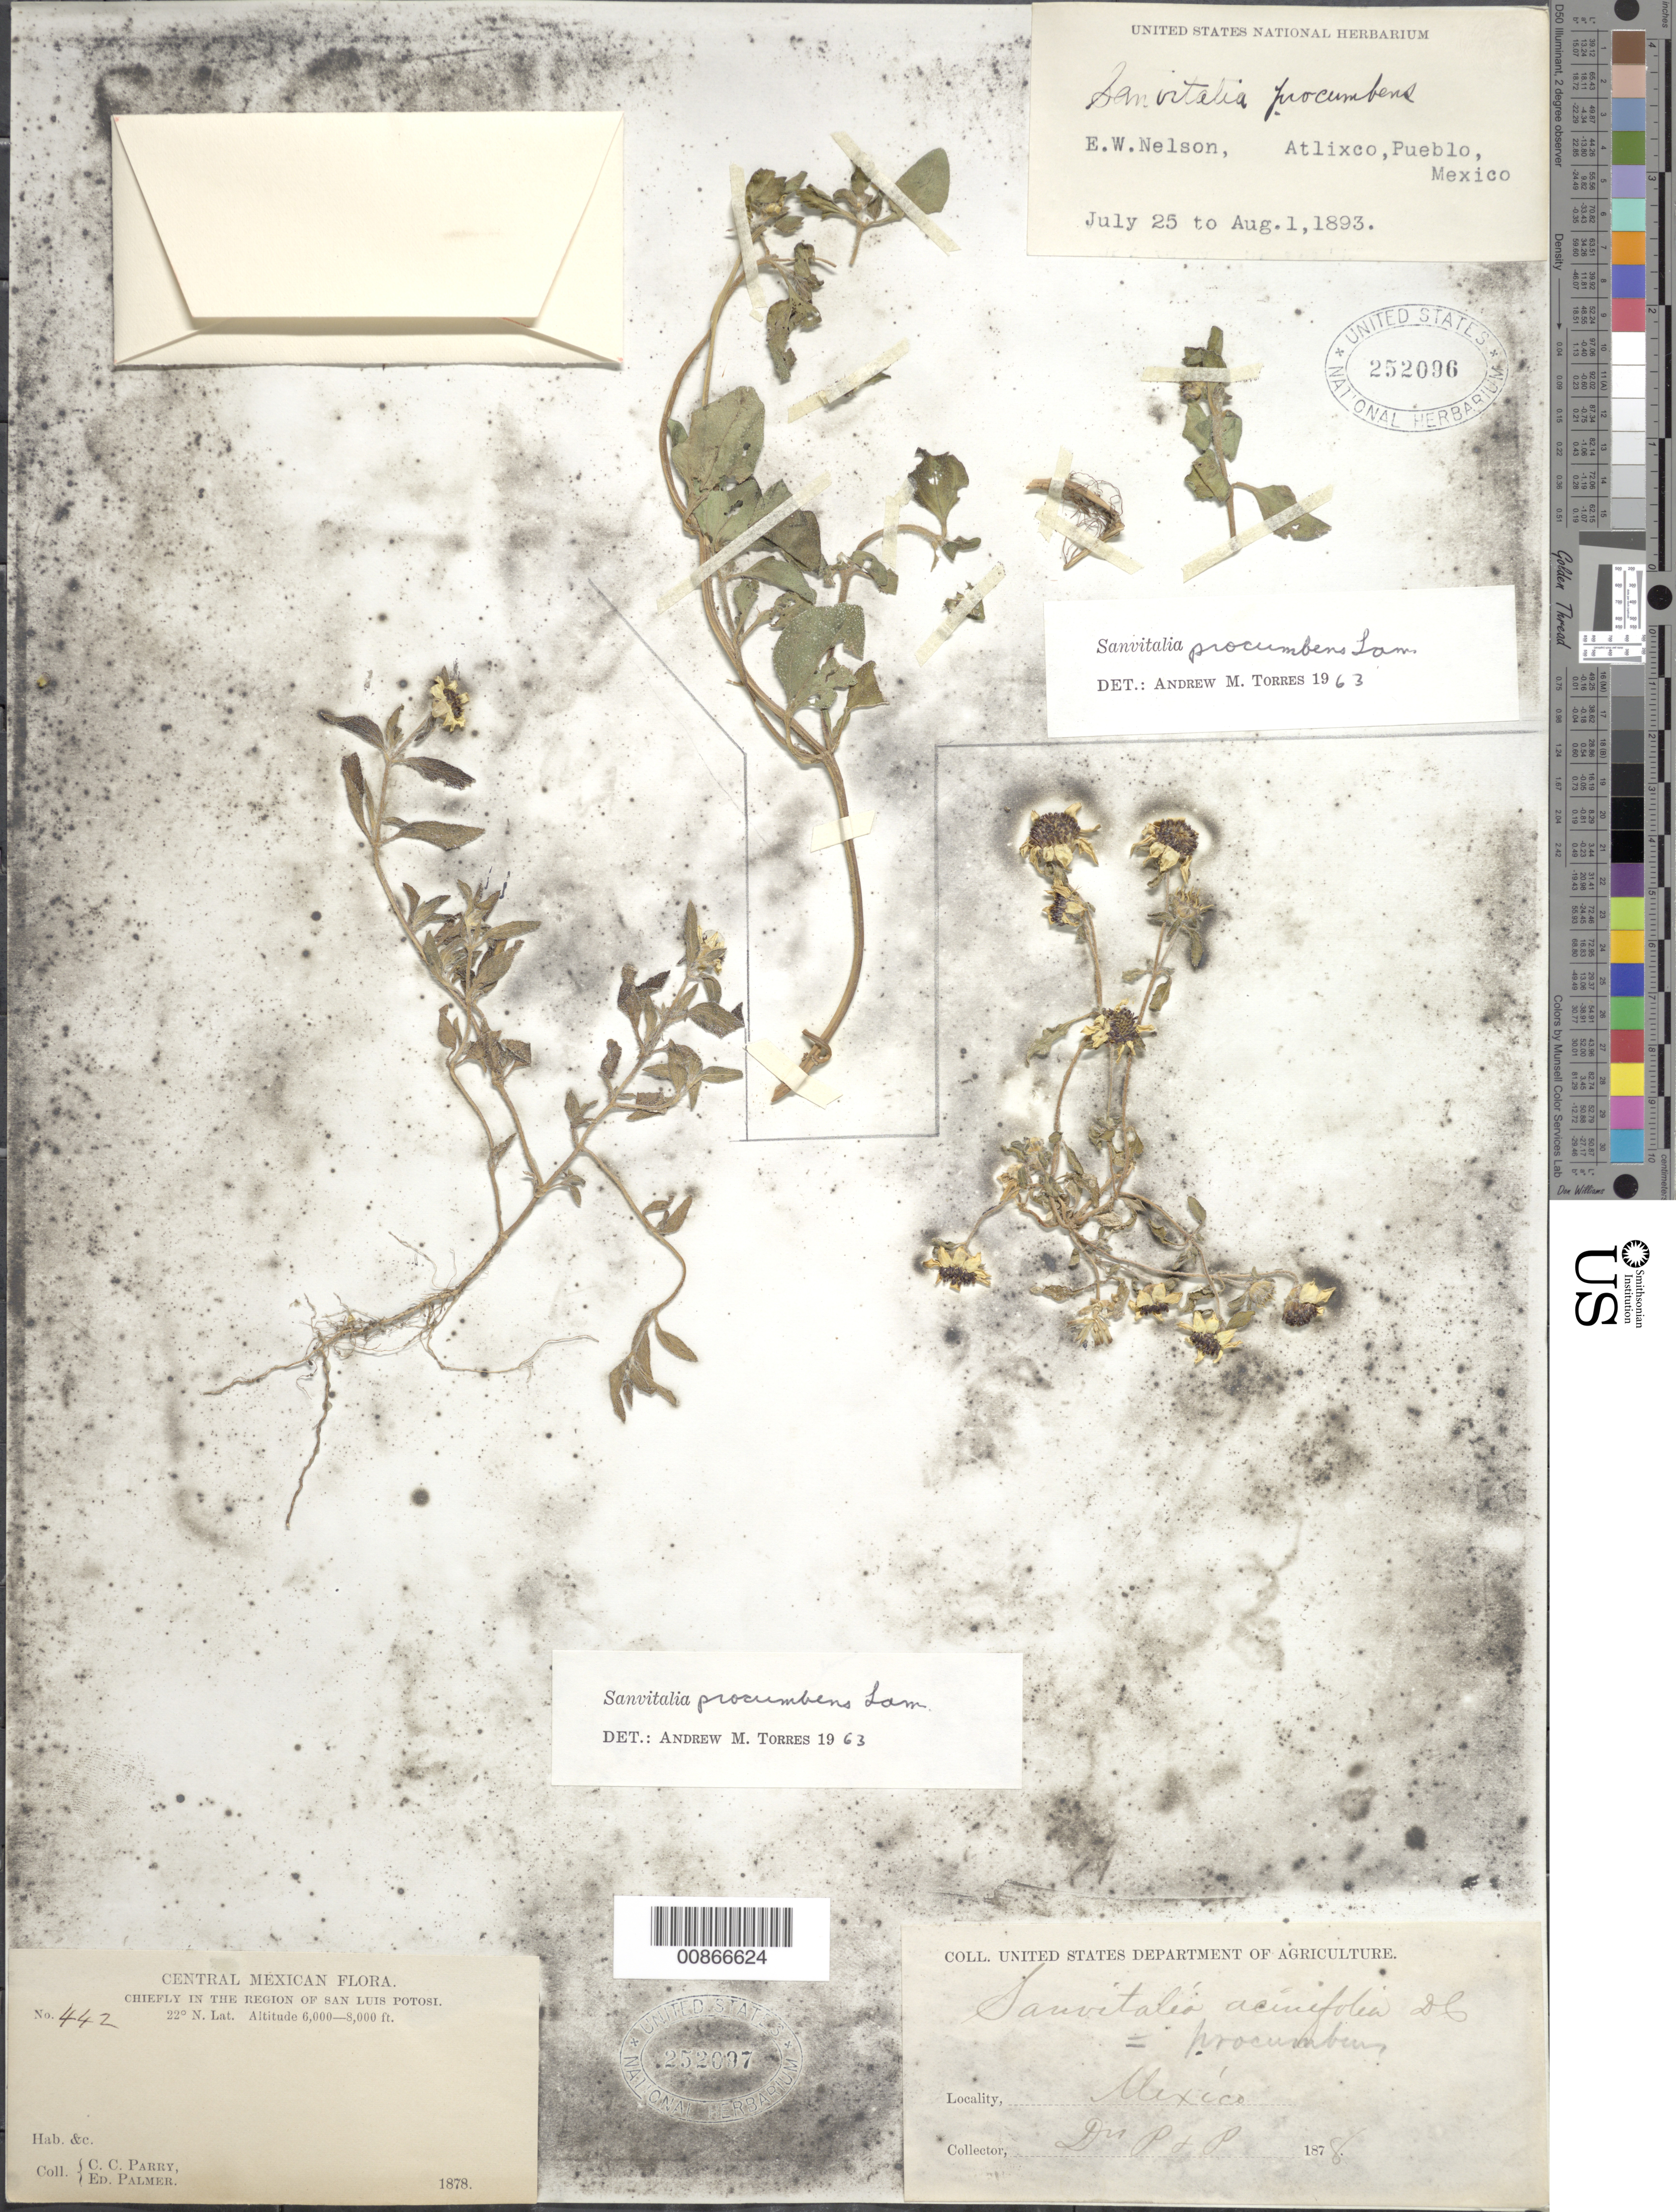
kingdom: Plantae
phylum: Tracheophyta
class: Magnoliopsida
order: Asterales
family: Asteraceae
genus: Sanvitalia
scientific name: Sanvitalia procumbens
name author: Lam.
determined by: Skibicki, Samuel V.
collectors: E. W. Nelson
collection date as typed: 25 Jul 1893 to 01 Aug 1893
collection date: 1893-07-25/1893-08-01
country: Mexico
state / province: Puebla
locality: Atlixco, Puebla.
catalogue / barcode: US 252096